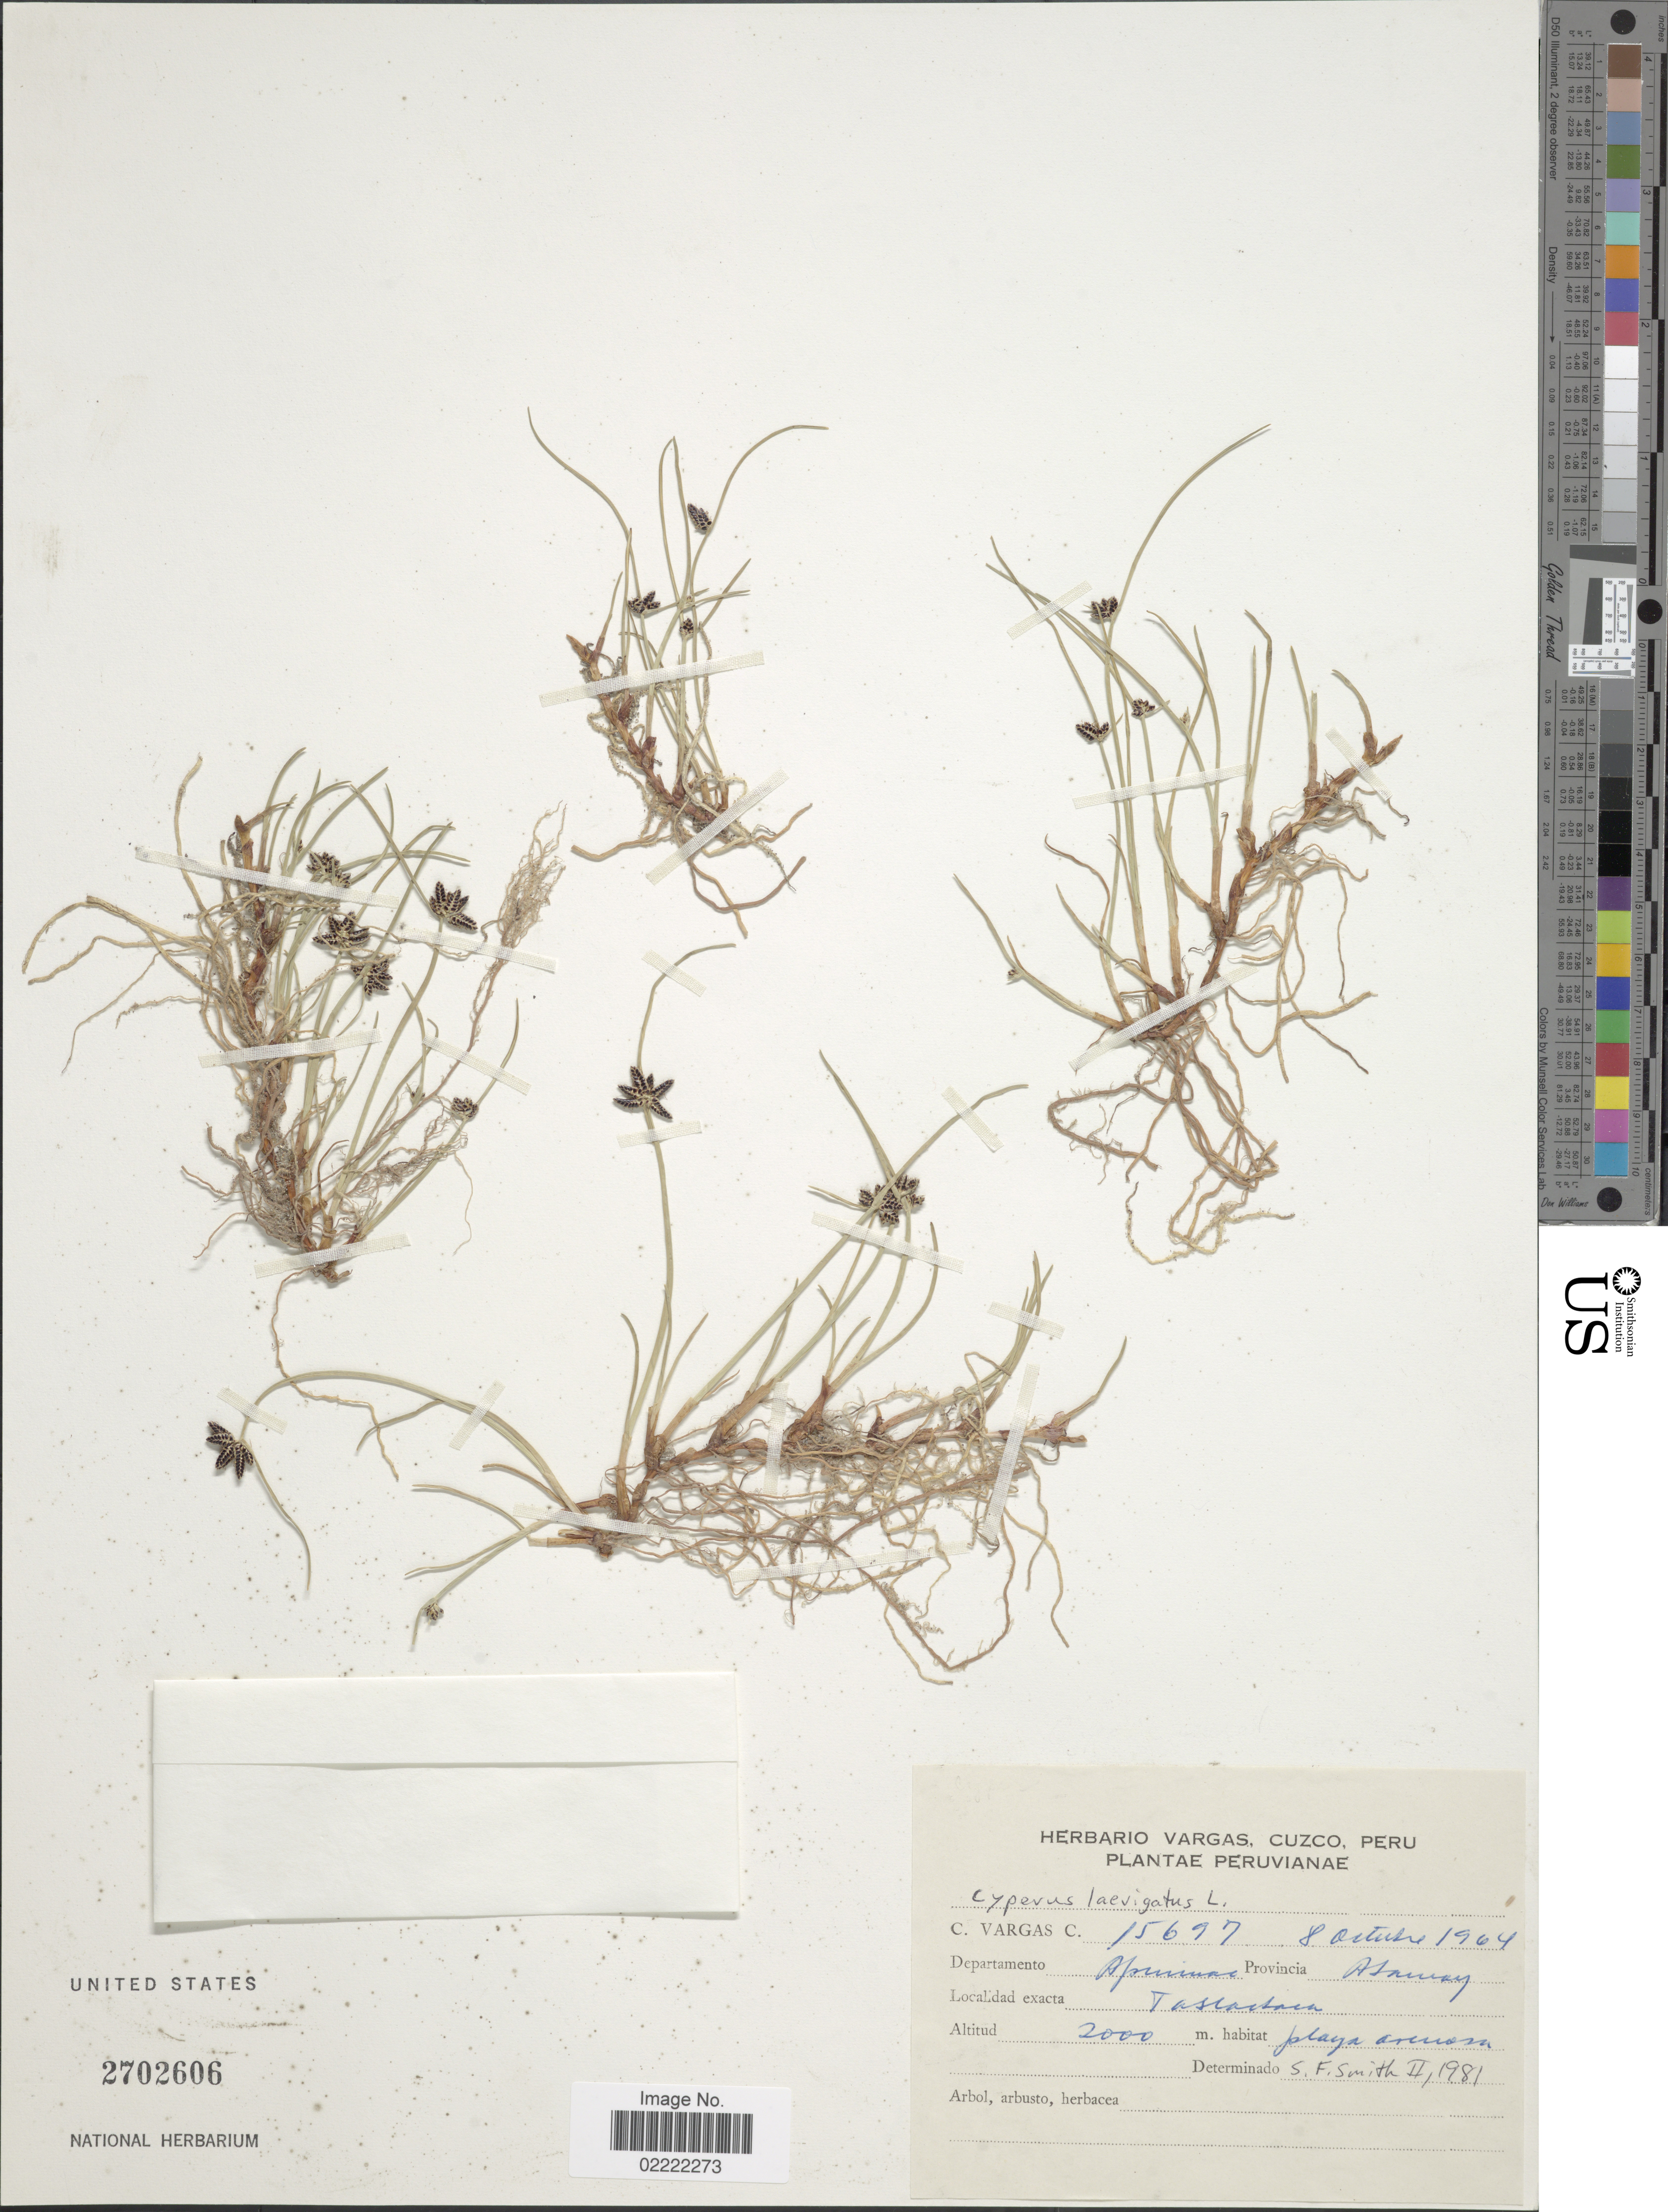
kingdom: Plantae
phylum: Tracheophyta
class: Liliopsida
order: Poales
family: Cyperaceae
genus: Cyperus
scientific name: Cyperus laevigatus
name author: L.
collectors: C. Vargas Calderón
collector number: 15697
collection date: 1964-10-08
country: Peru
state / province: Apurímac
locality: Provincia Abancay, Tablachaca.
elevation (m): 2000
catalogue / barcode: US 2702606